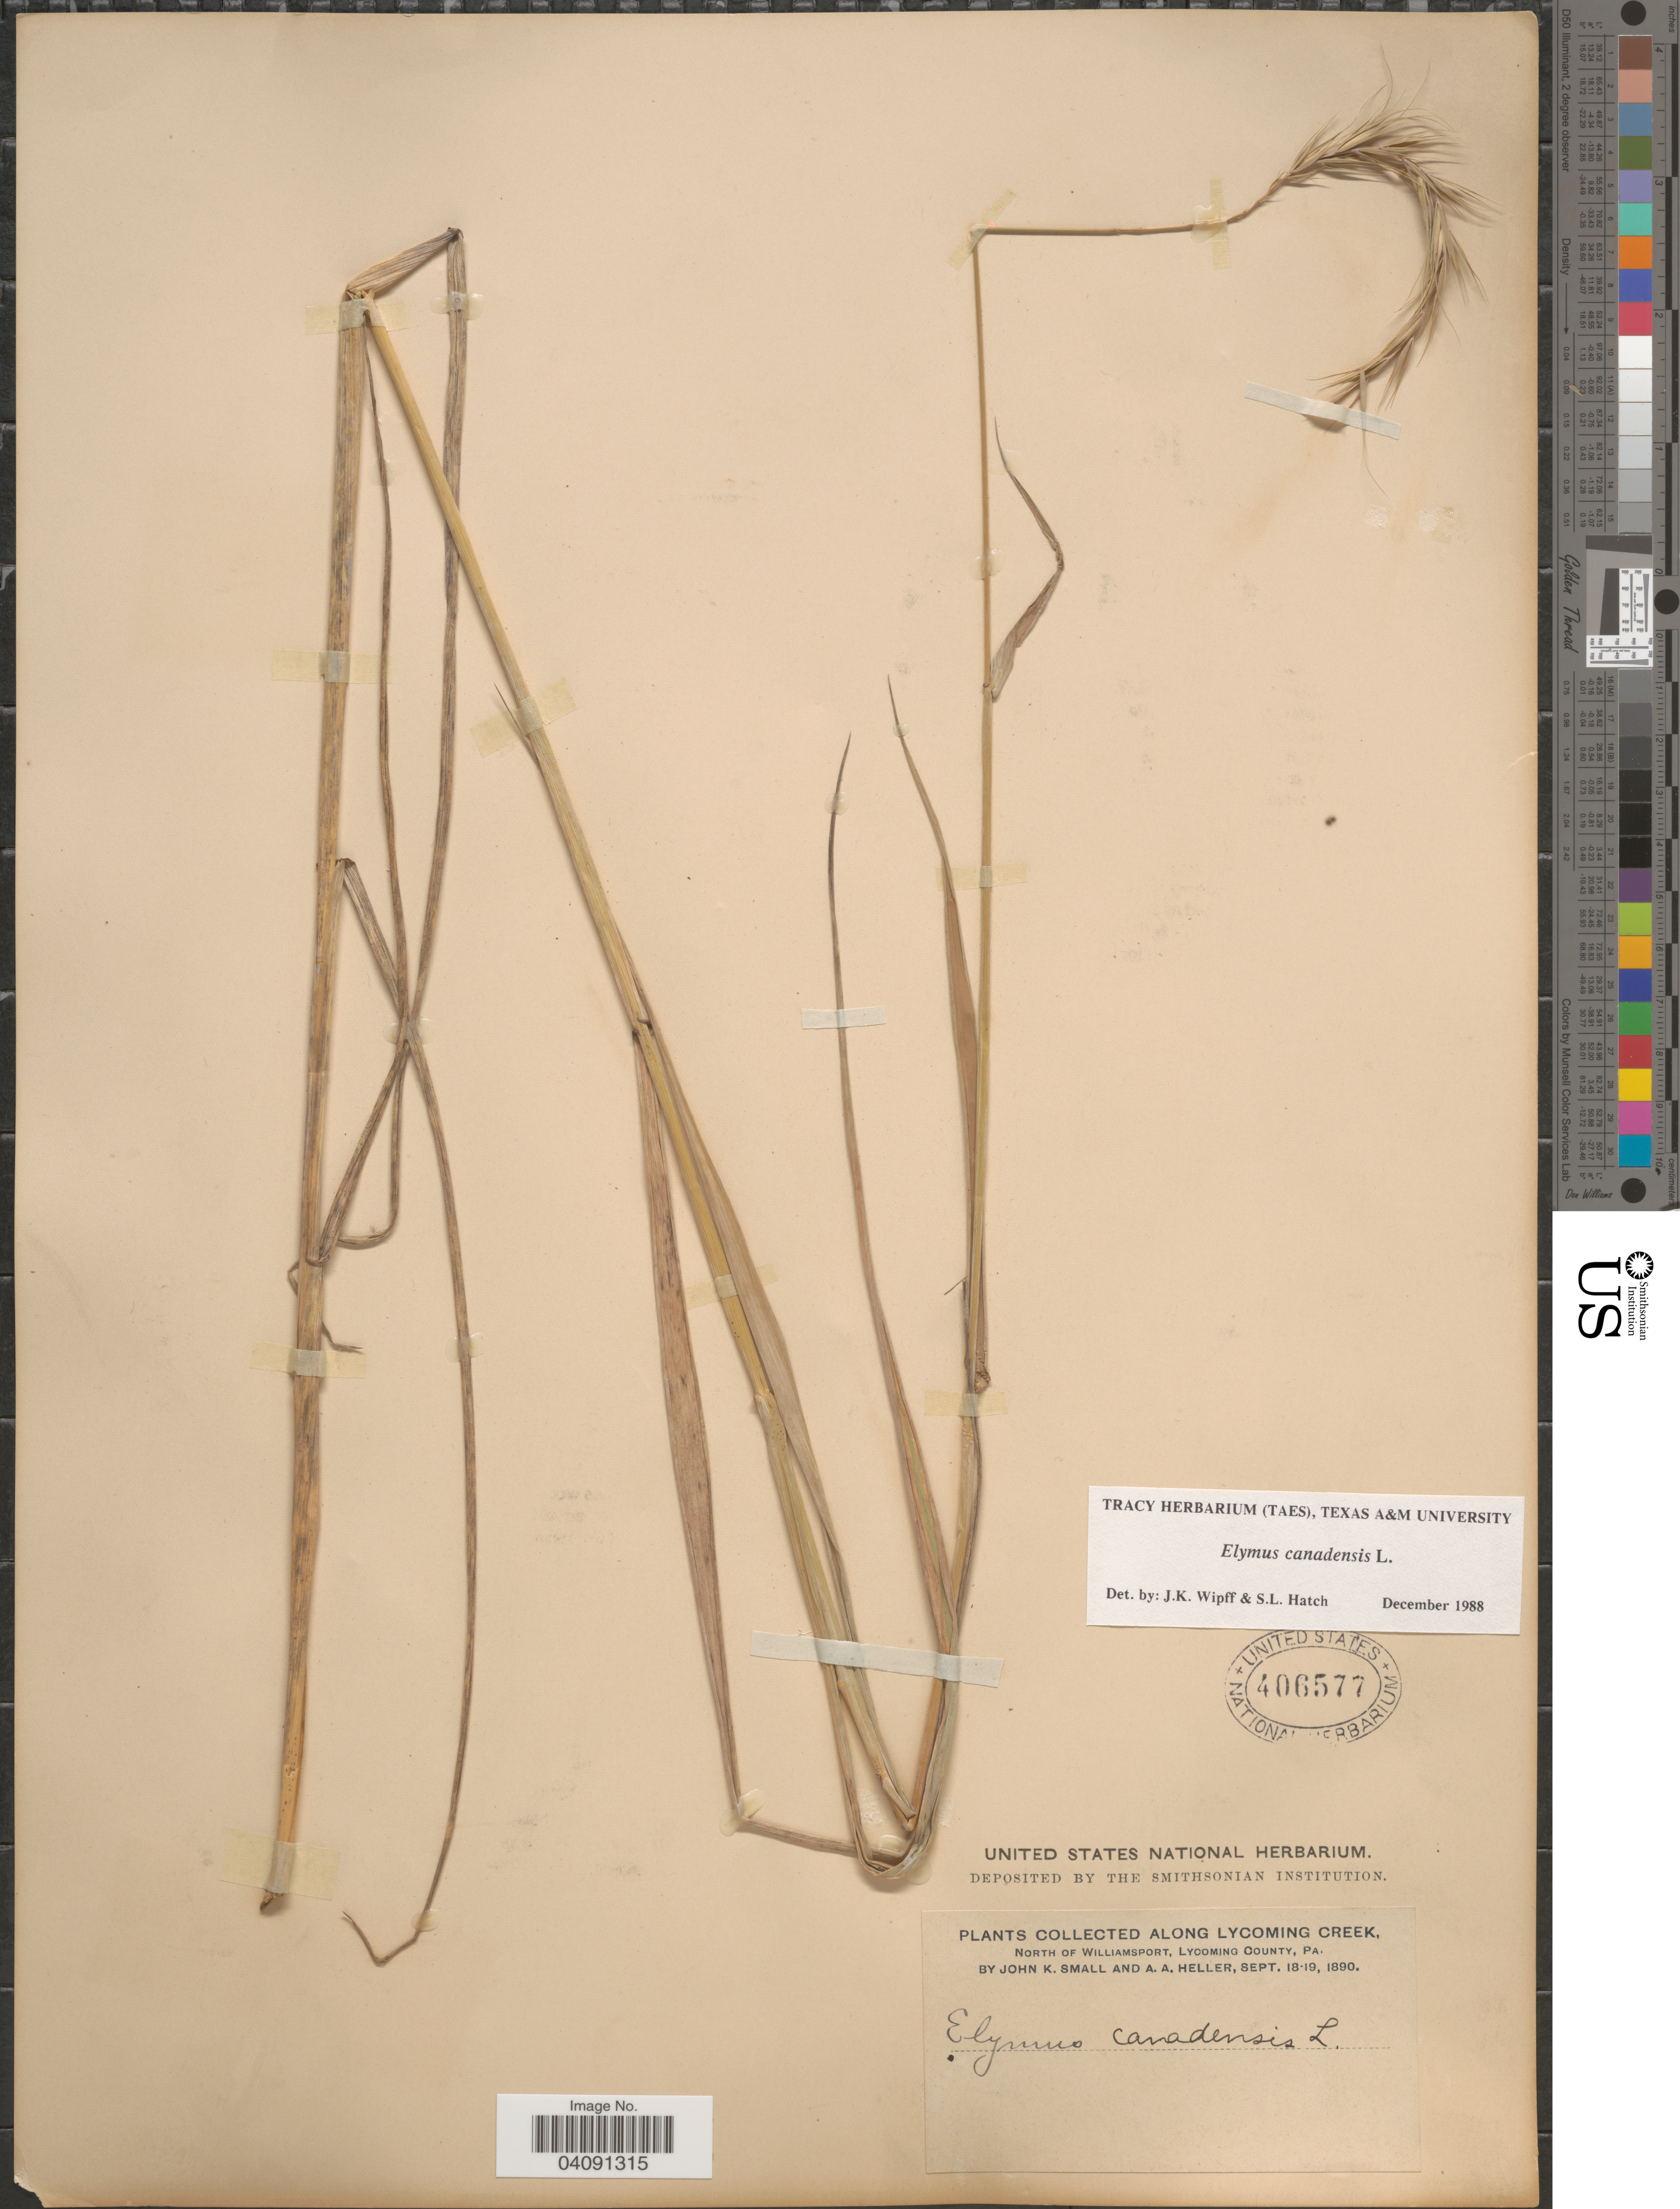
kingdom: Plantae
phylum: Tracheophyta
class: Liliopsida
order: Poales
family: Poaceae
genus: Elymus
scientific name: Elymus canadensis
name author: L.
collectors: J. K. Small & A. A. Heller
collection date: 1890-09-18/1890-09-19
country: United States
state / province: Pennsylvania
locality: Along Lycoming Creek. North of Williamsport, Lycoming County.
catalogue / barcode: US 406577